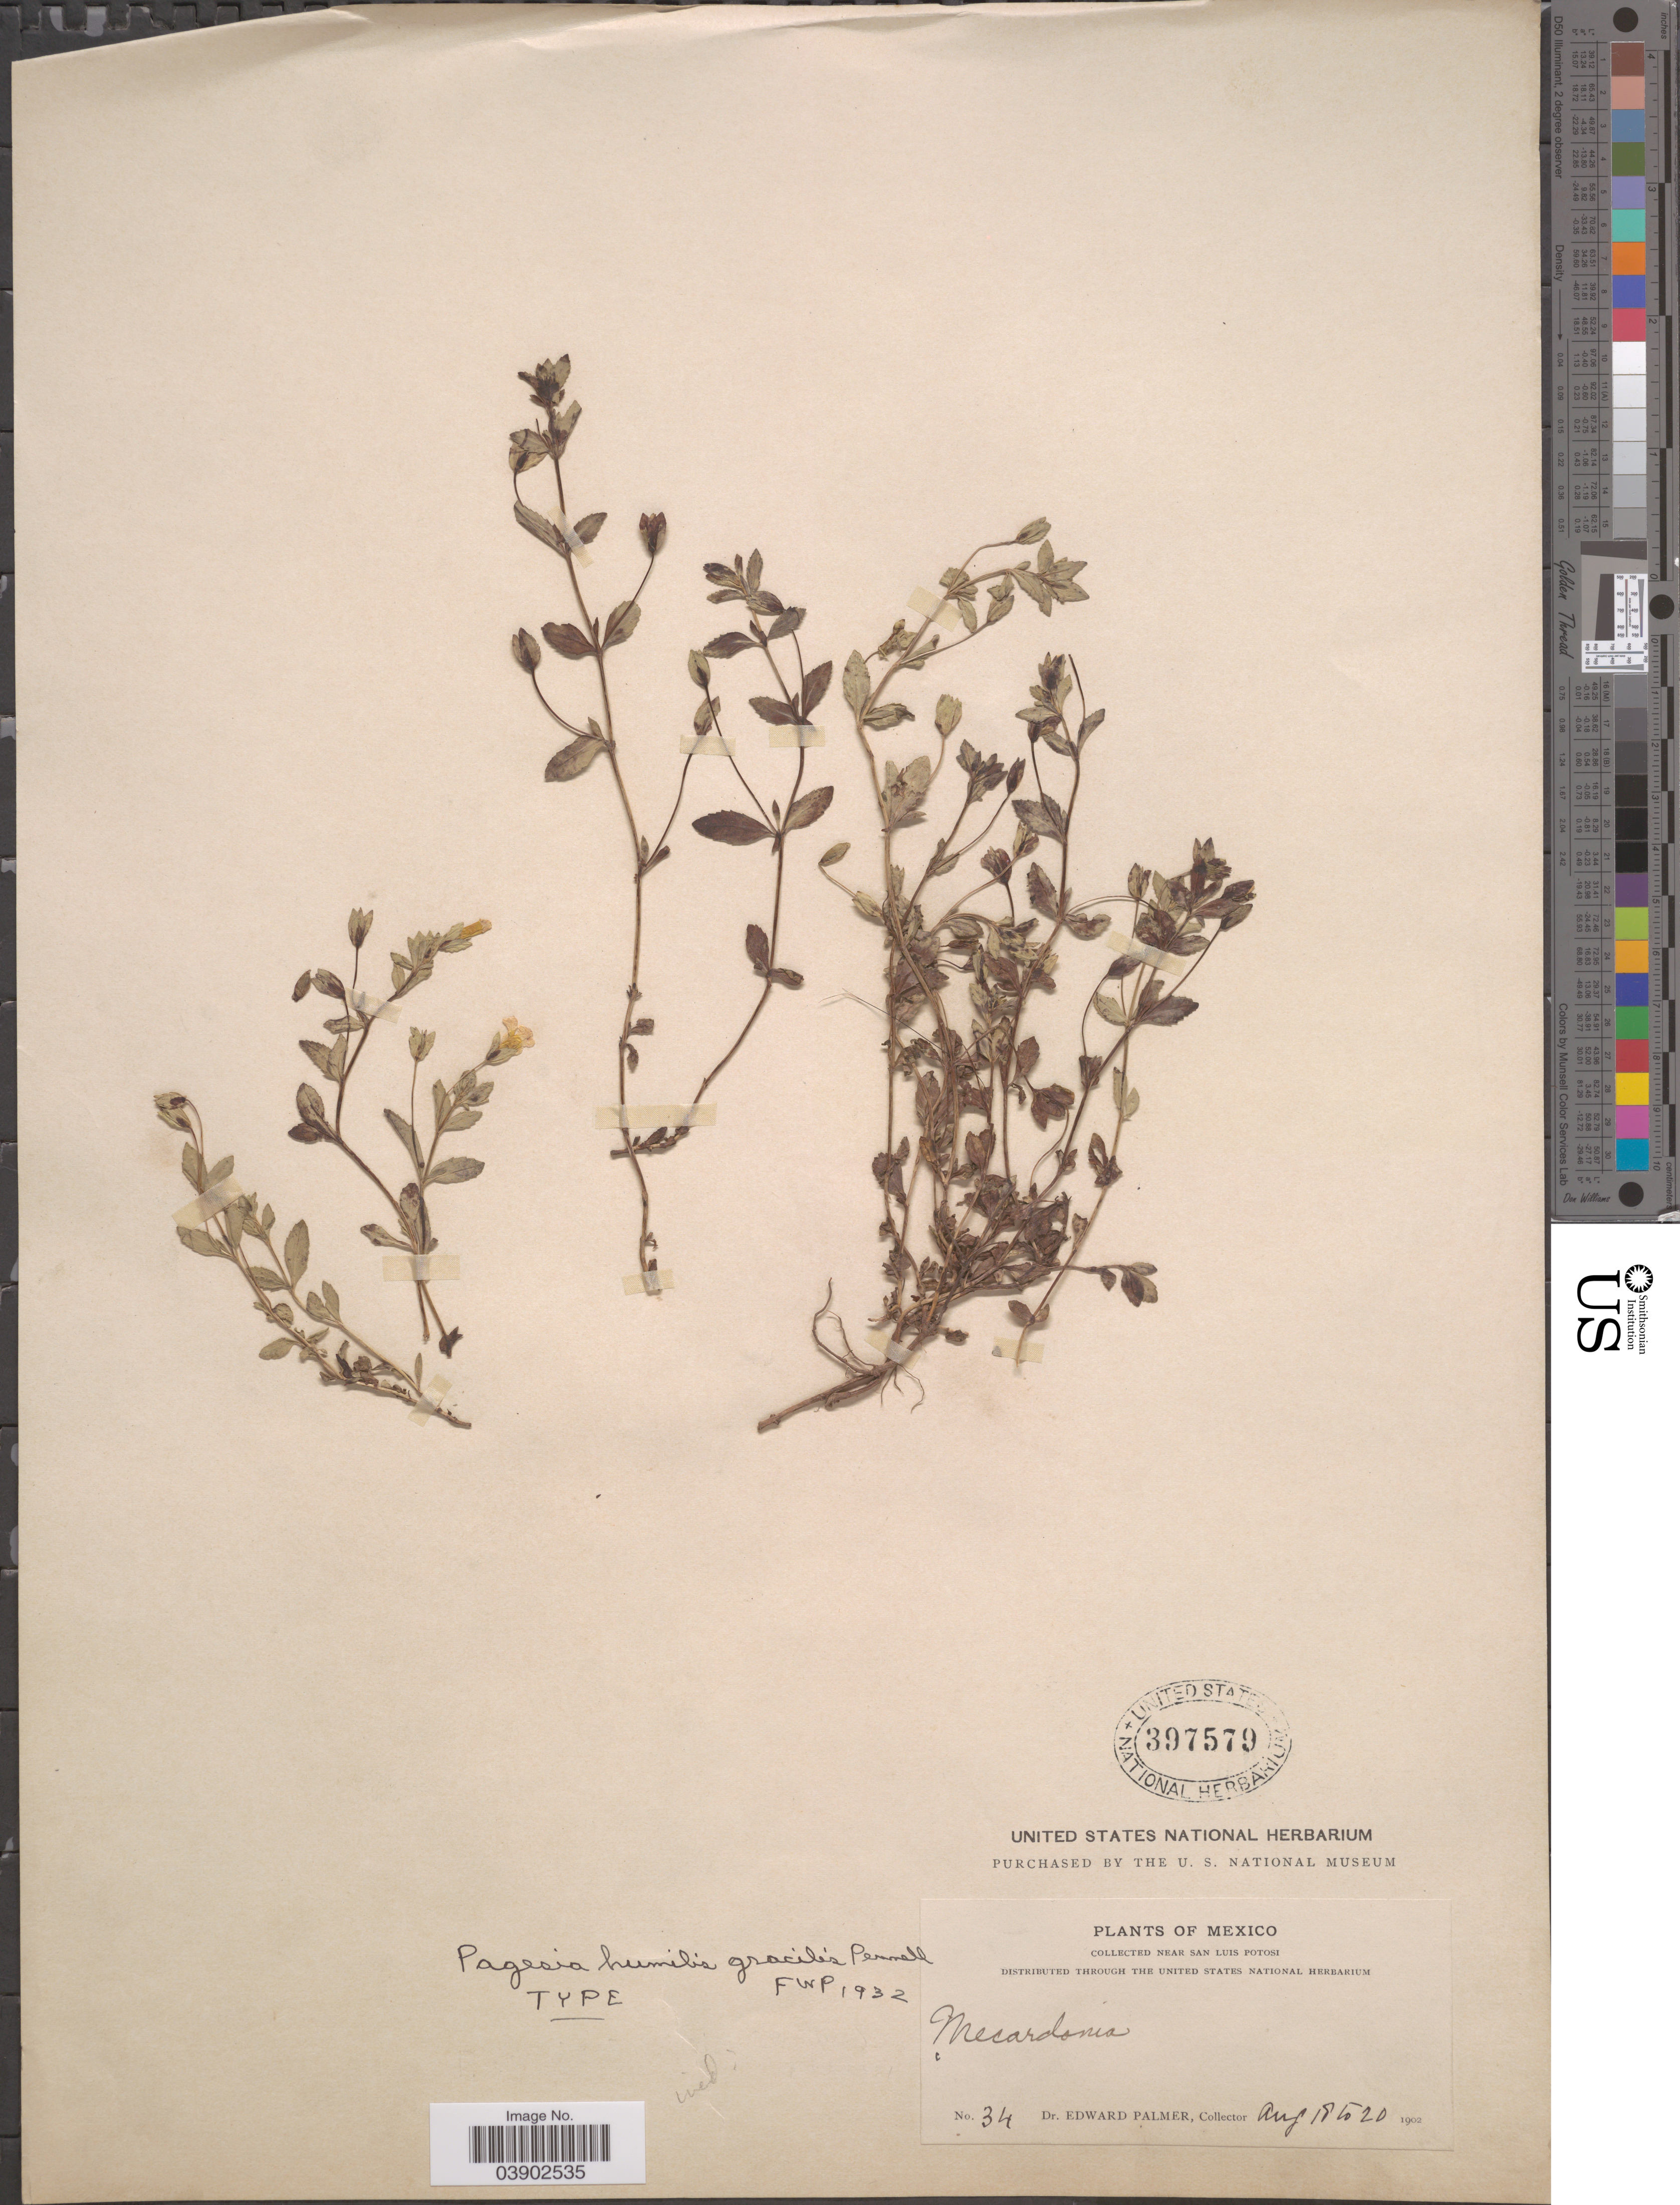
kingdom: Plantae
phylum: Tracheophyta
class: Magnoliopsida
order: Lamiales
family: Plantaginaceae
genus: Mecardonia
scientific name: Mecardonia procumbens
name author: (Mill.) Small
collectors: E. Palmer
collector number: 34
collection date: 1902-08-18/1902-08-20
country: Mexico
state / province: San Luis Potosí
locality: Near San Luis Potosi.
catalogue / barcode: US 397579